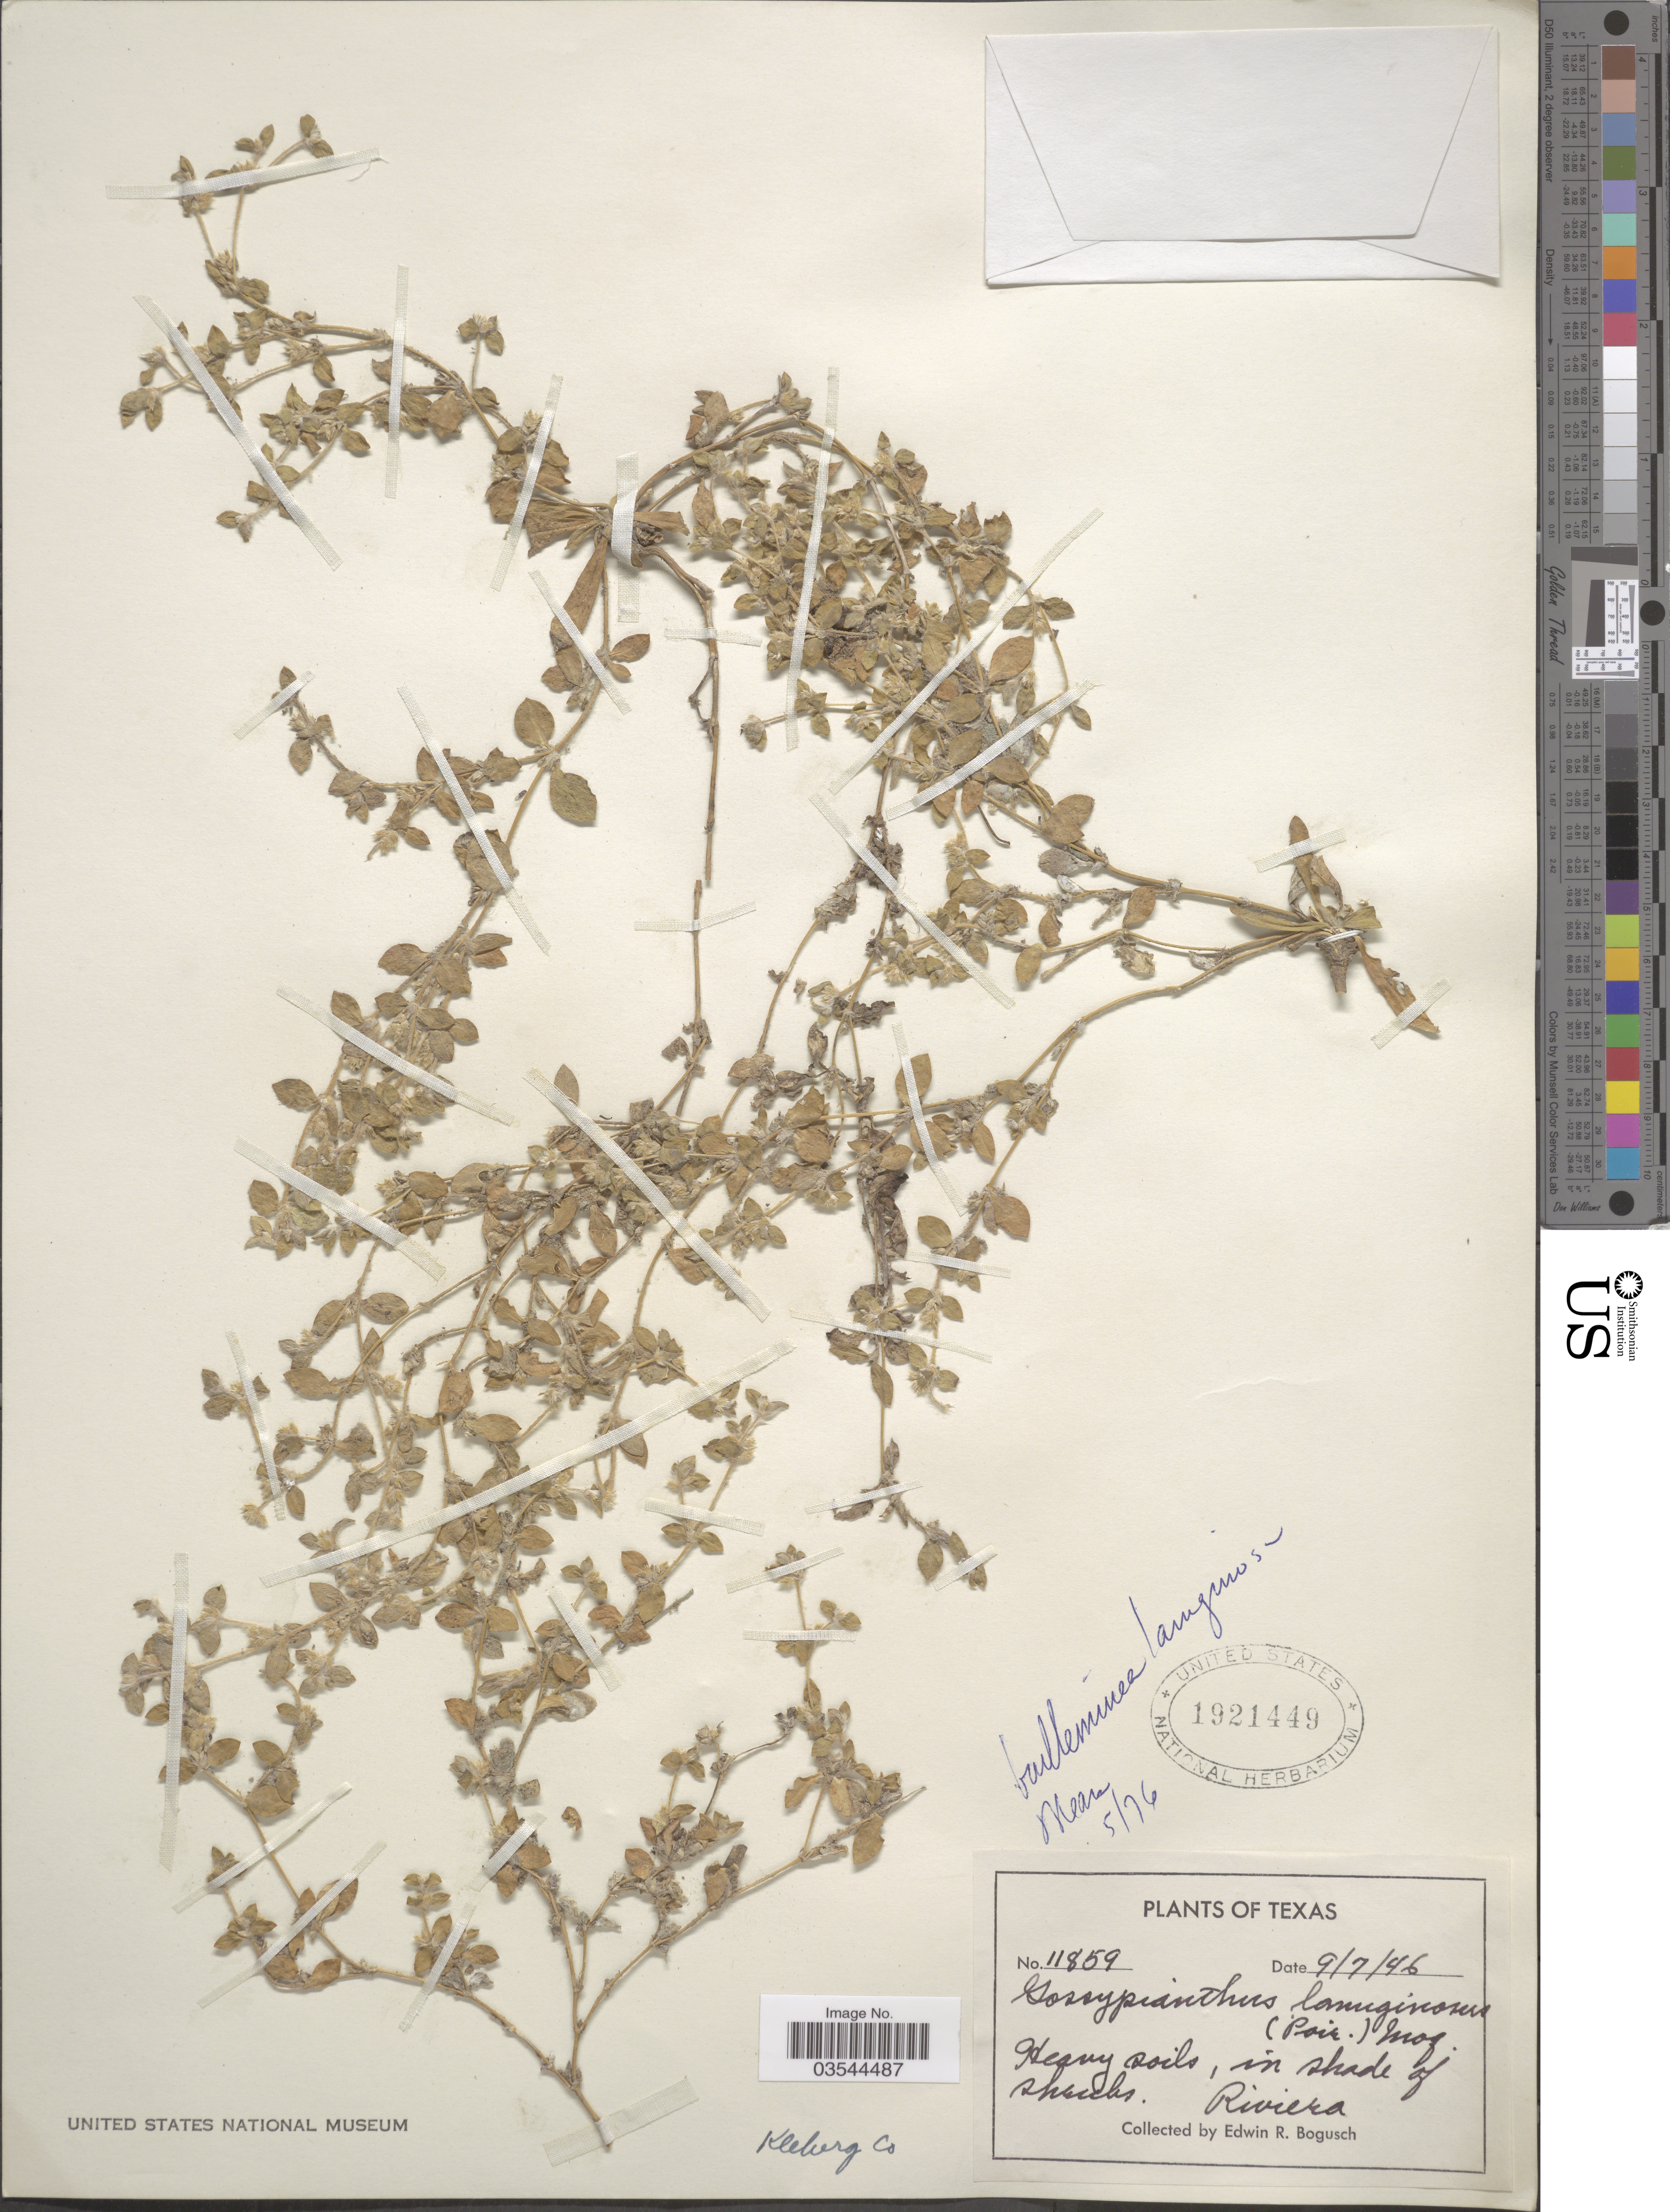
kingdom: Plantae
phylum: Tracheophyta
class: Magnoliopsida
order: Caryophyllales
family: Amaranthaceae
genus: Guilleminea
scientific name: Guilleminea lanuginosa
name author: (Poir.) Benth. & Hook. f.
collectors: E. Bogusch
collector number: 11859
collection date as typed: Transcribed d/m/y: 7/9/46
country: United States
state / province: Texas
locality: Riviera. Kleberg Co.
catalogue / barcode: US 1921449